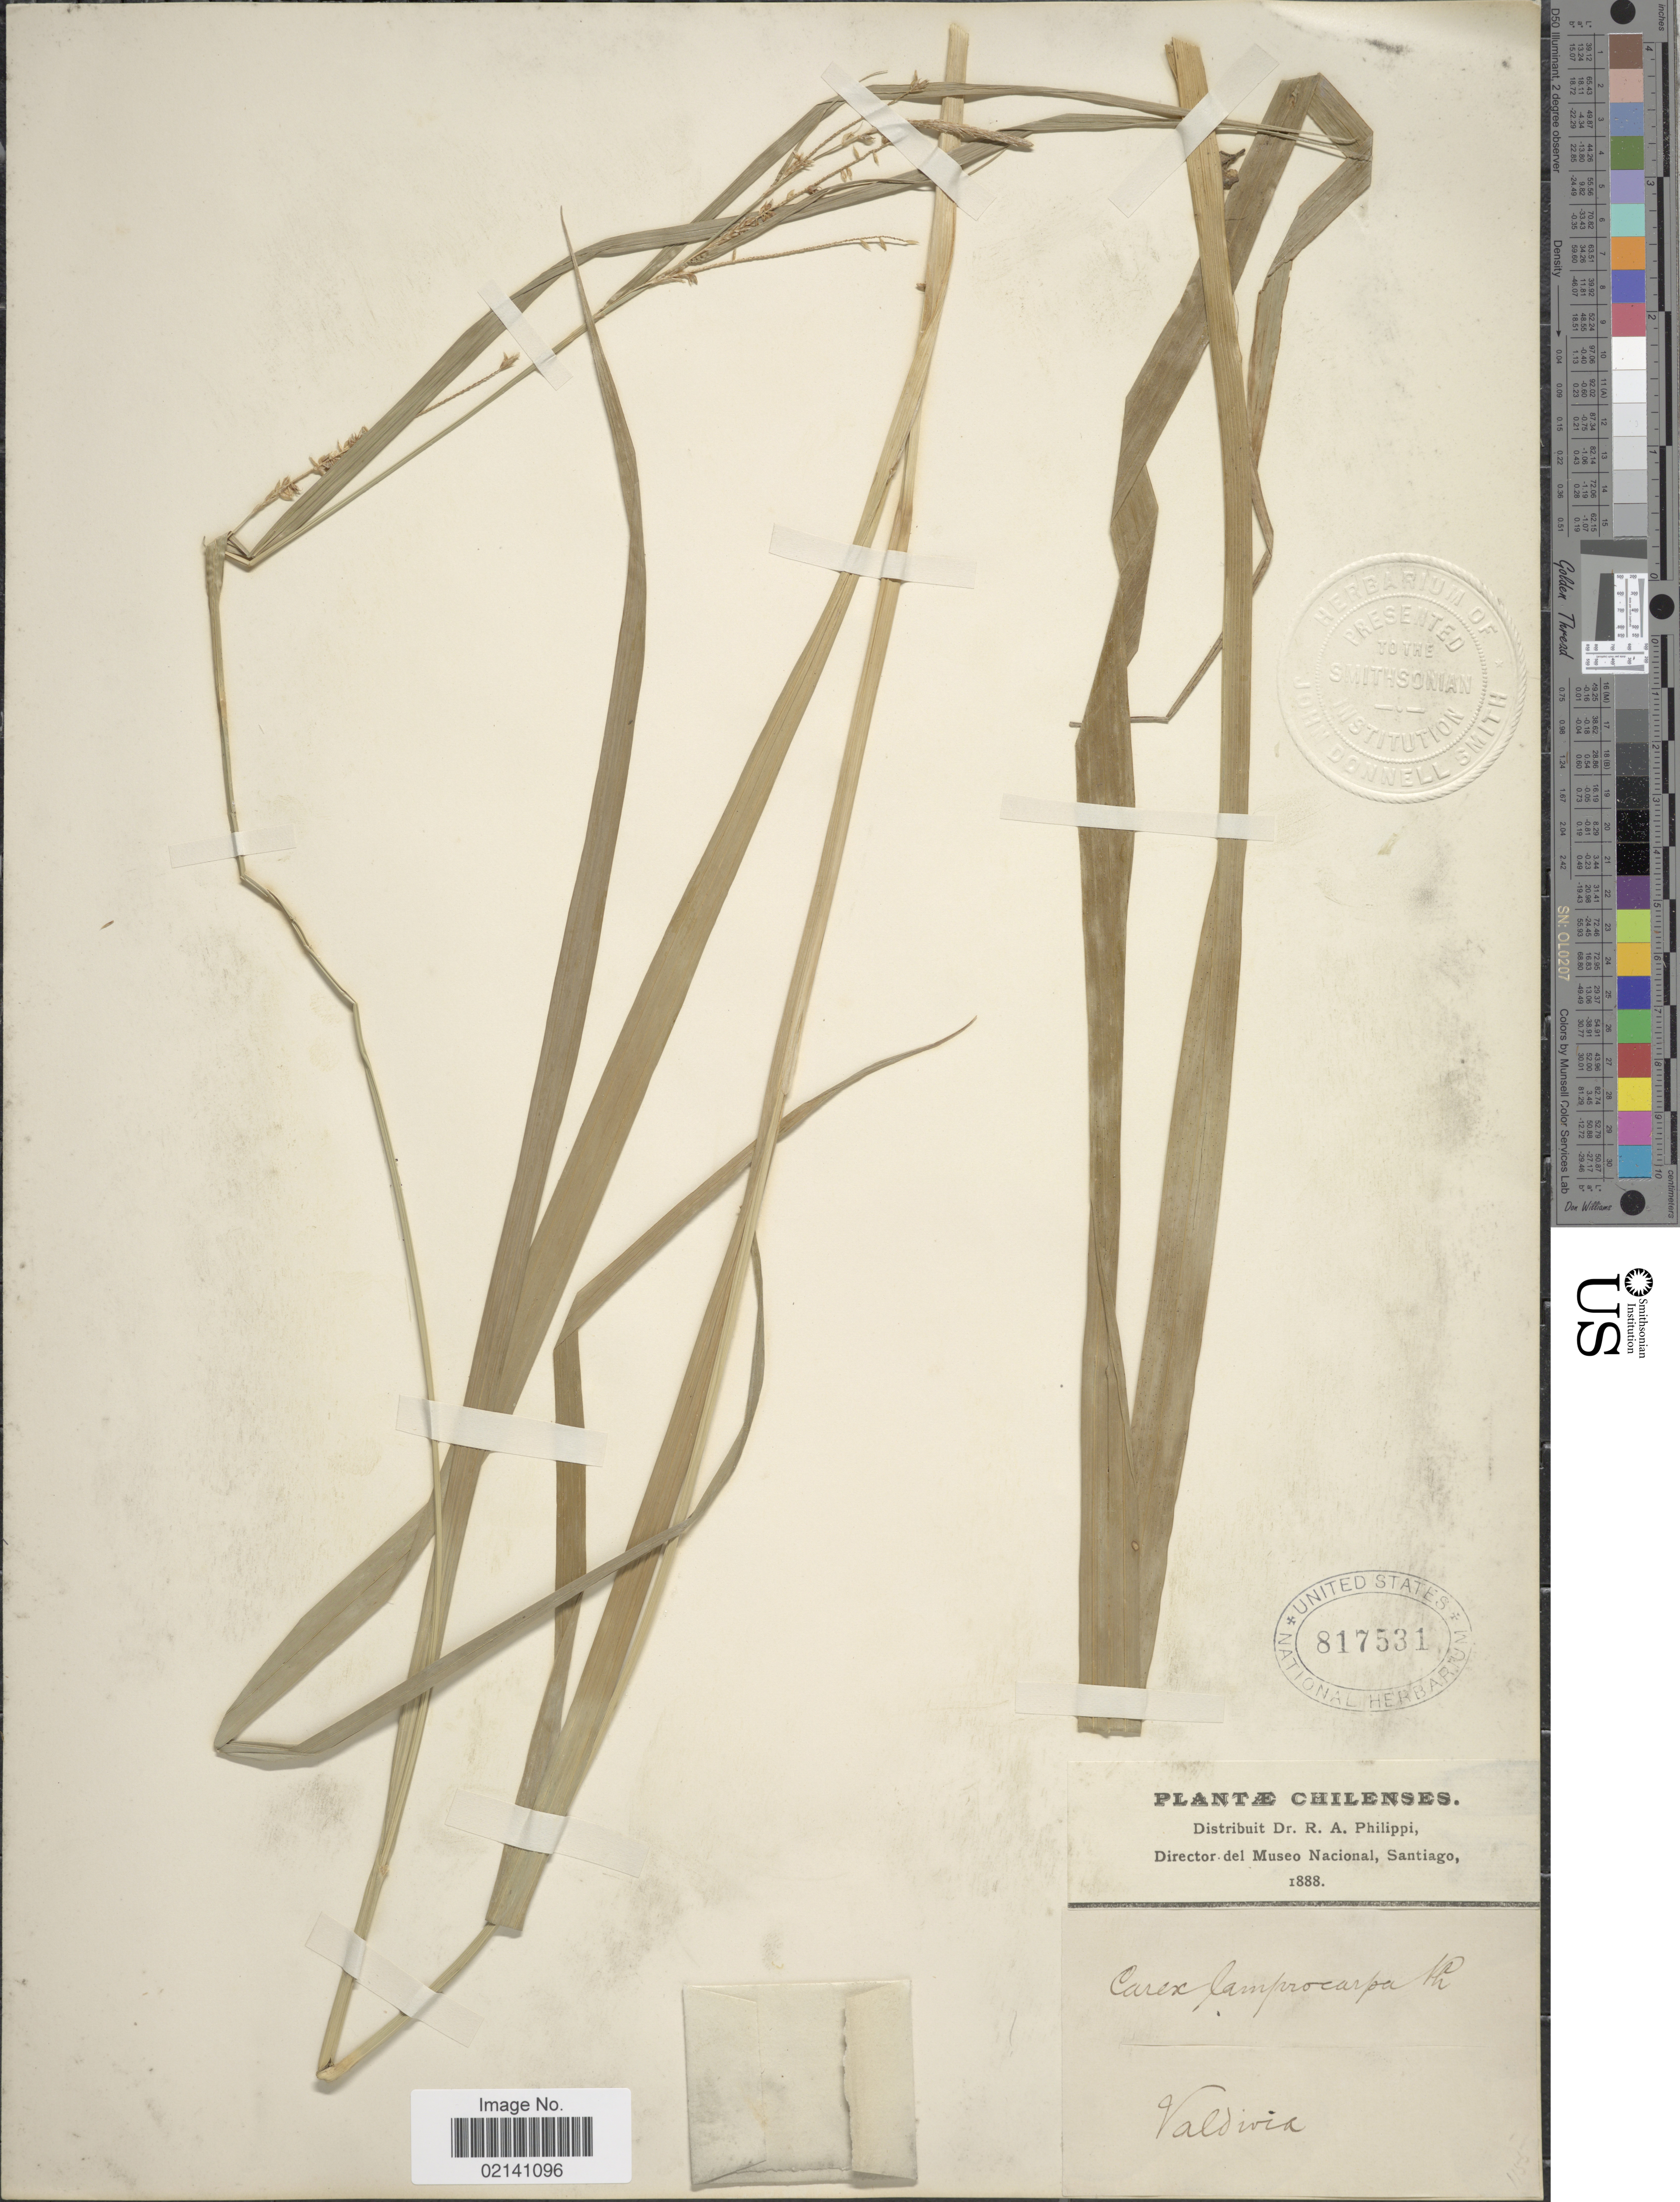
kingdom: Plantae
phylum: Tracheophyta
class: Liliopsida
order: Poales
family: Cyperaceae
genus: Carex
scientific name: Carex lamprocarpa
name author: Phil.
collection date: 1888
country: Chile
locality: Chilenses, Valdivia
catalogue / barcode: US 817531